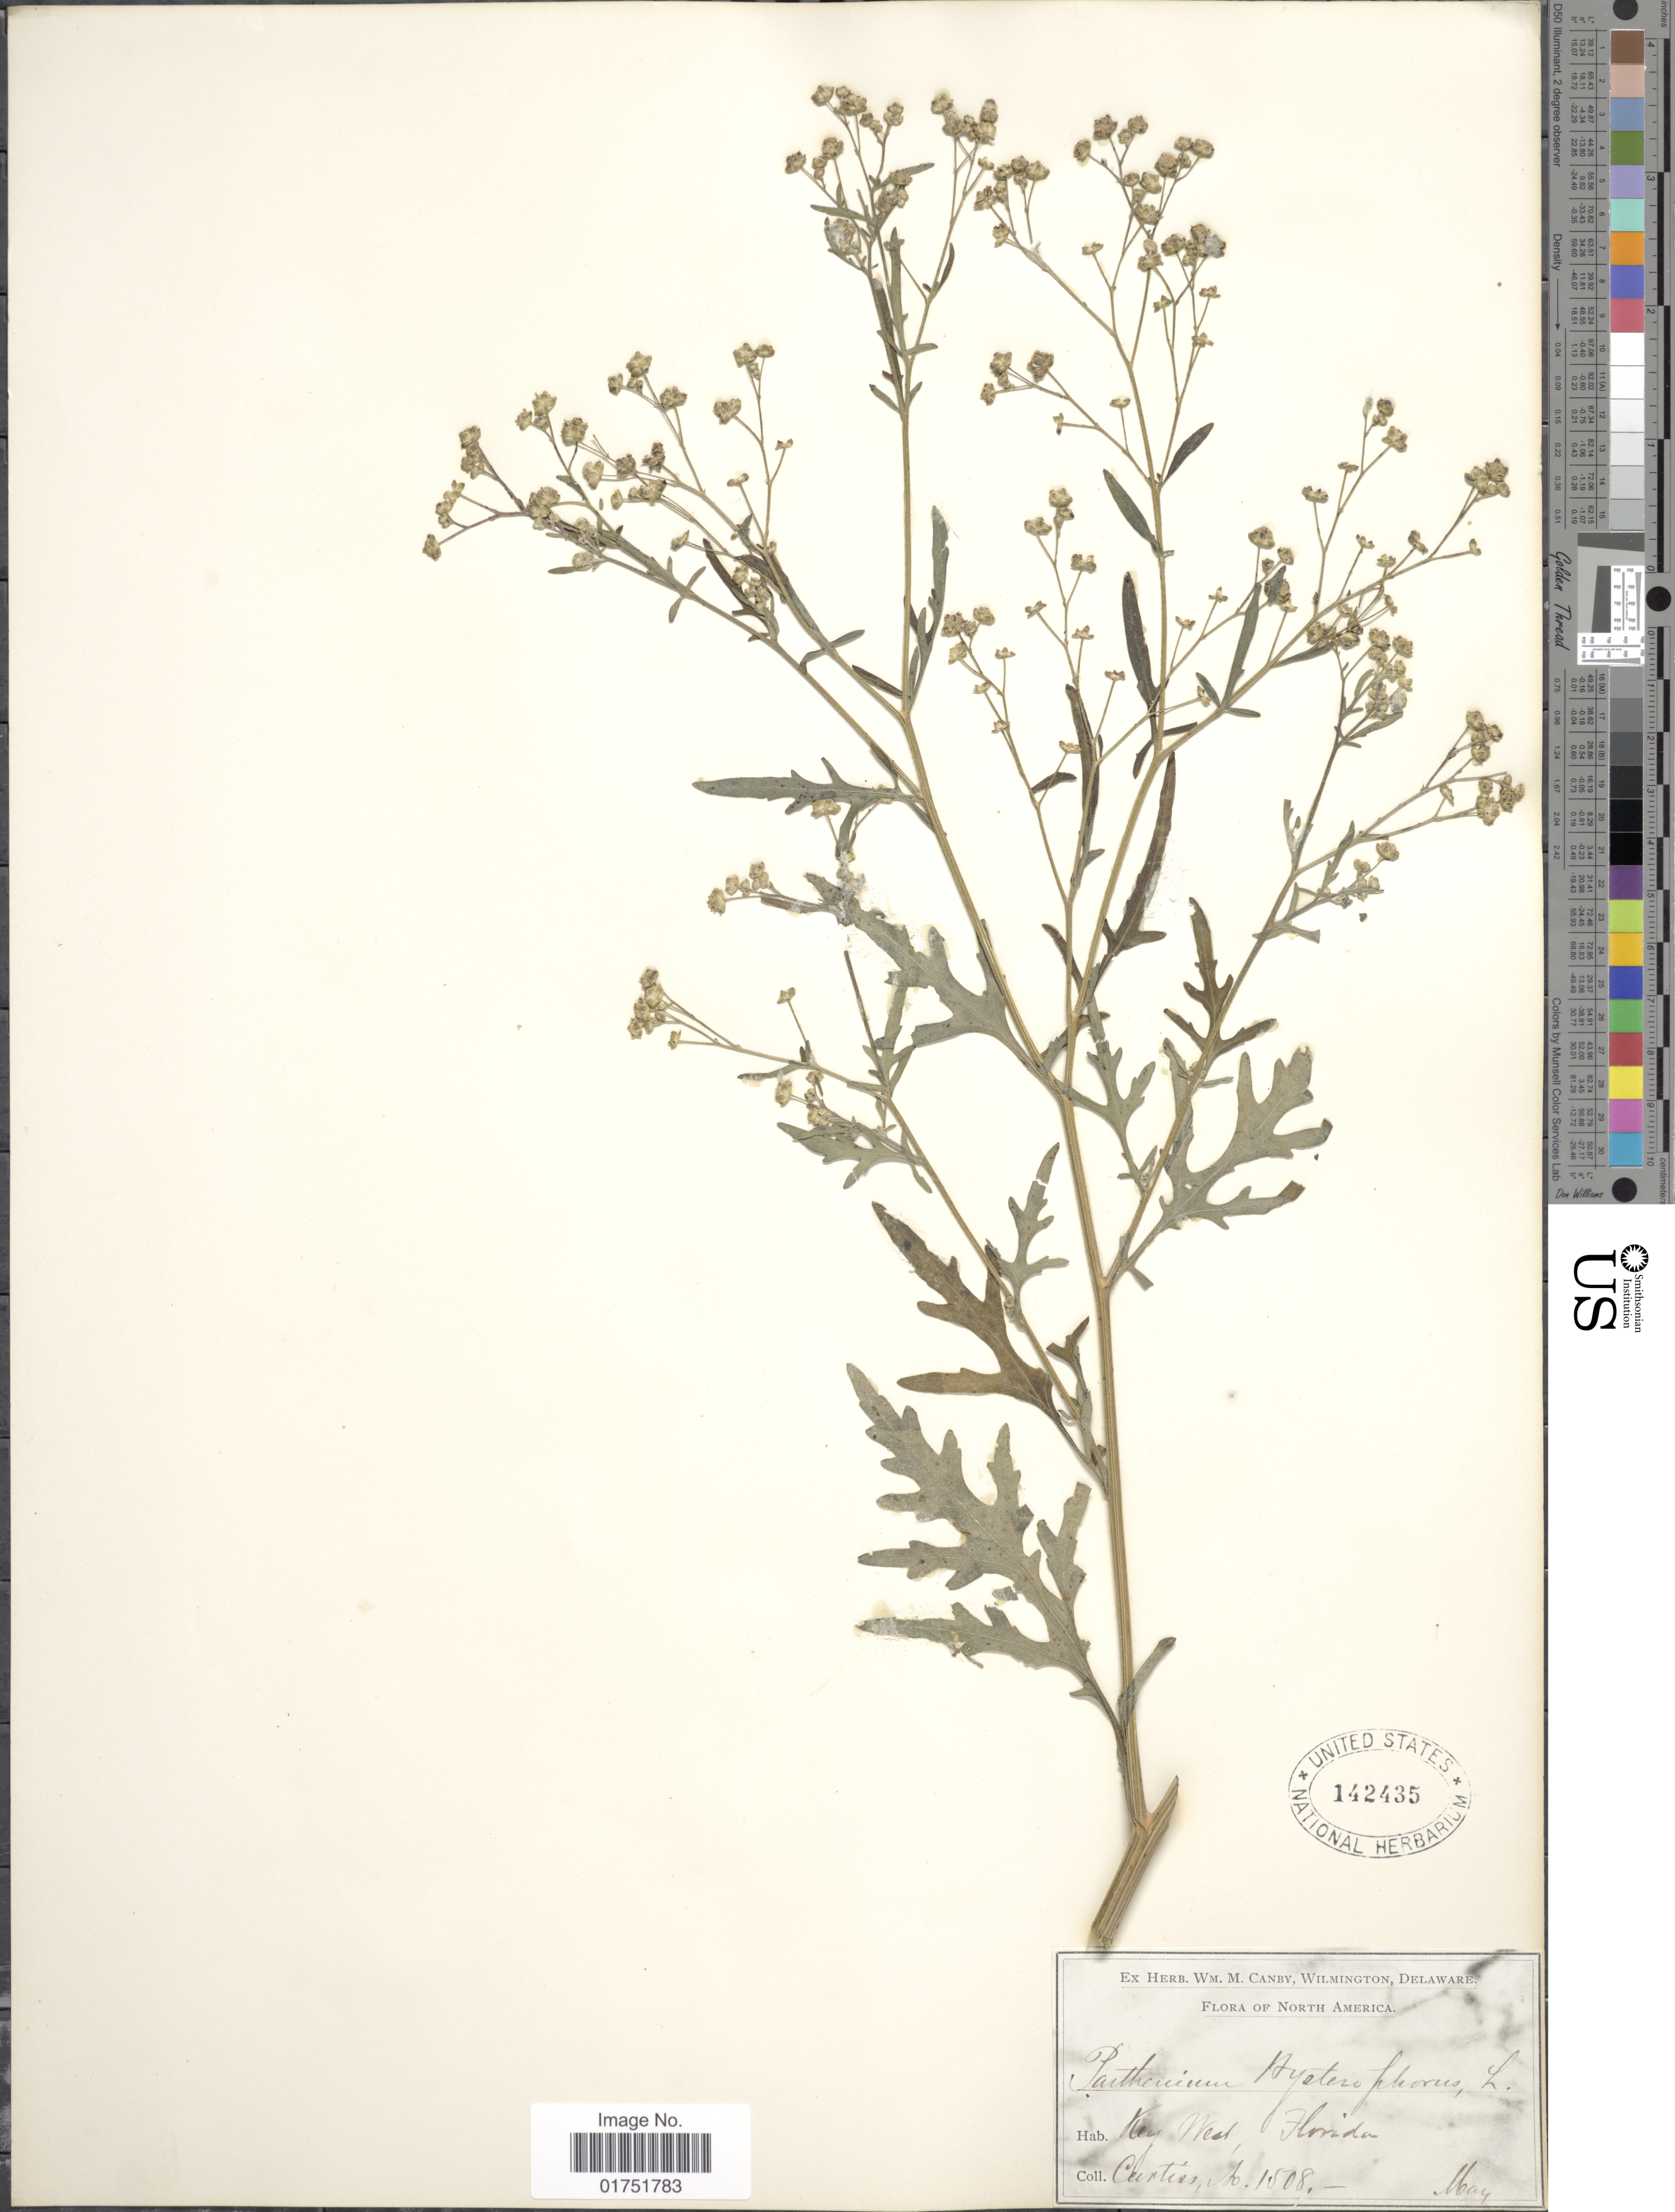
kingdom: Plantae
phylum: Tracheophyta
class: Magnoliopsida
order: Asterales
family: Asteraceae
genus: Parthenium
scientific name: Parthenium hysterophorus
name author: L.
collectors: -. Curtiss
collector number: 1508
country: United States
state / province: Florida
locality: North America, Key West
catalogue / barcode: US 142435